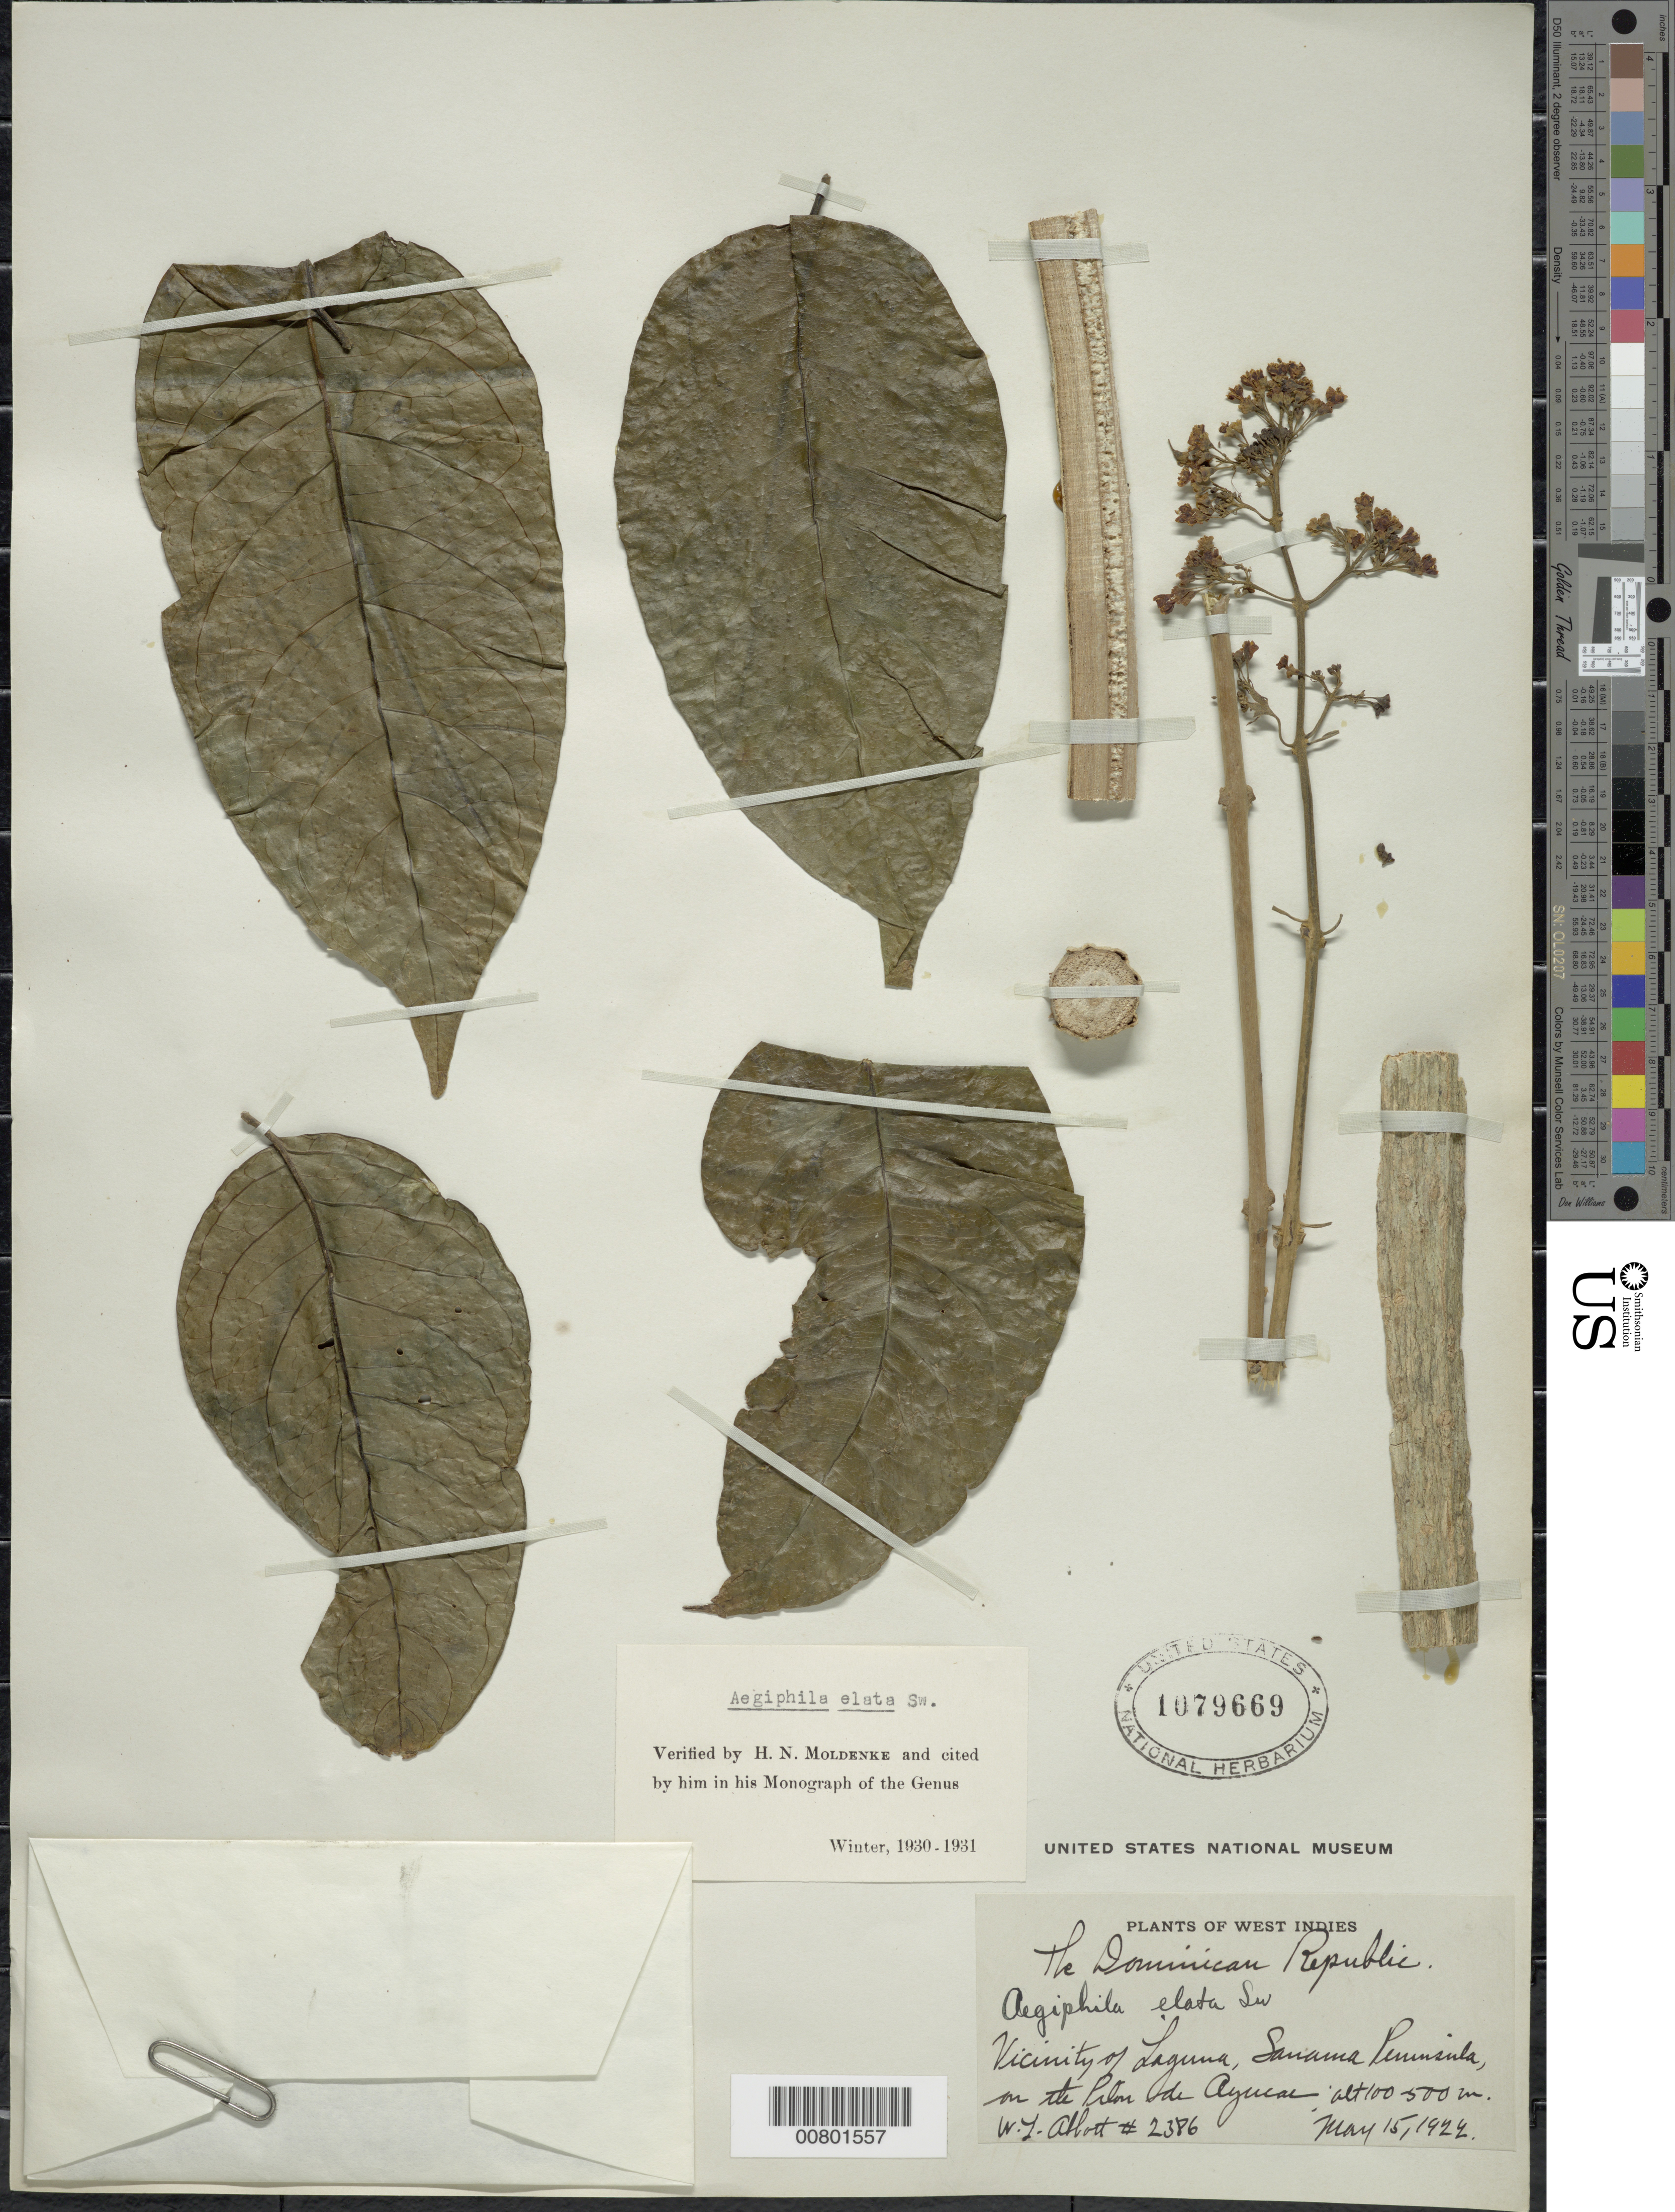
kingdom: Plantae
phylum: Tracheophyta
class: Magnoliopsida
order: Lamiales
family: Lamiaceae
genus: Aegiphila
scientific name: Aegiphila elata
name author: Sw.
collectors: W. L. Abbott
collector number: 2386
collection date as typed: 15 May 1922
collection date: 1922-05-15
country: Dominican Republic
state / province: Samana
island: Hispaniola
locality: Vicinity of Laguna, Samaná Peninsula, on the Pilón de Azúcar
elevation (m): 100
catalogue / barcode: US 1079669